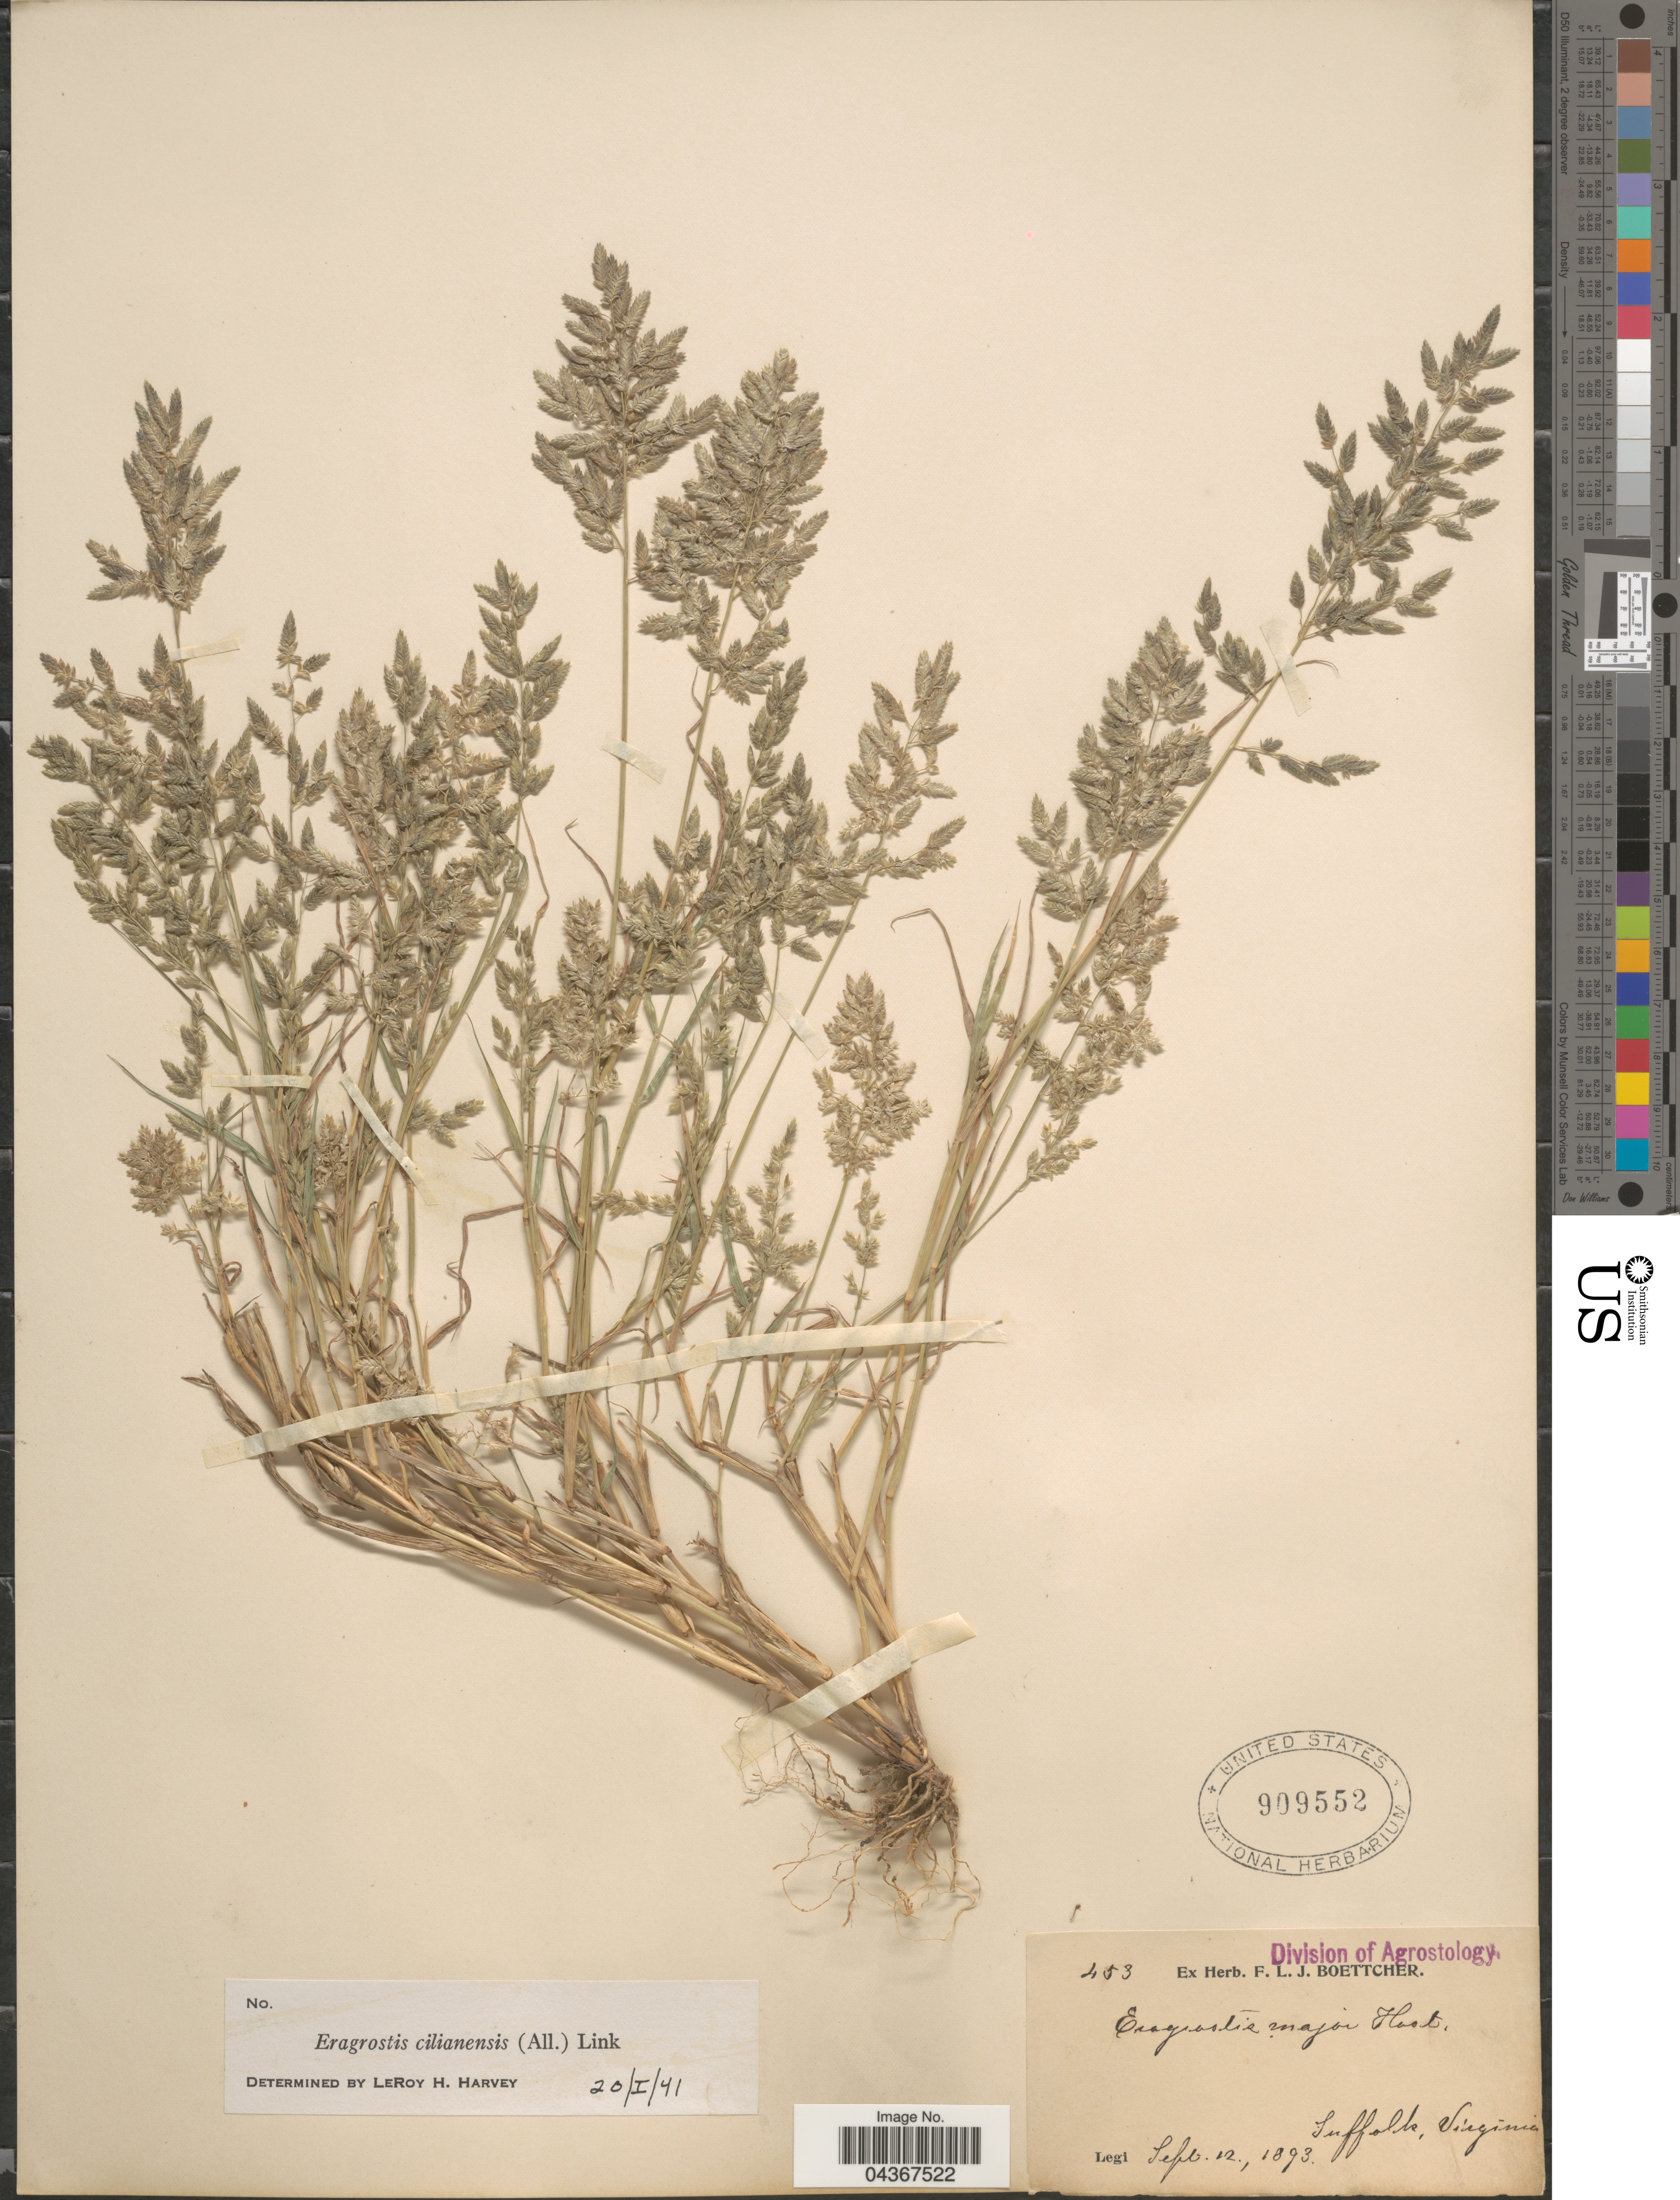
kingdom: Plantae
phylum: Tracheophyta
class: Liliopsida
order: Poales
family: Poaceae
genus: Eragrostis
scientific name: Eragrostis cilianensis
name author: (Bellardi) Vignolo ex Janch.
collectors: ex herb. F. L. J. Boettcher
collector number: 453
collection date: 1893-09-12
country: United States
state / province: Virginia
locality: Suffolk.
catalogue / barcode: US 909552